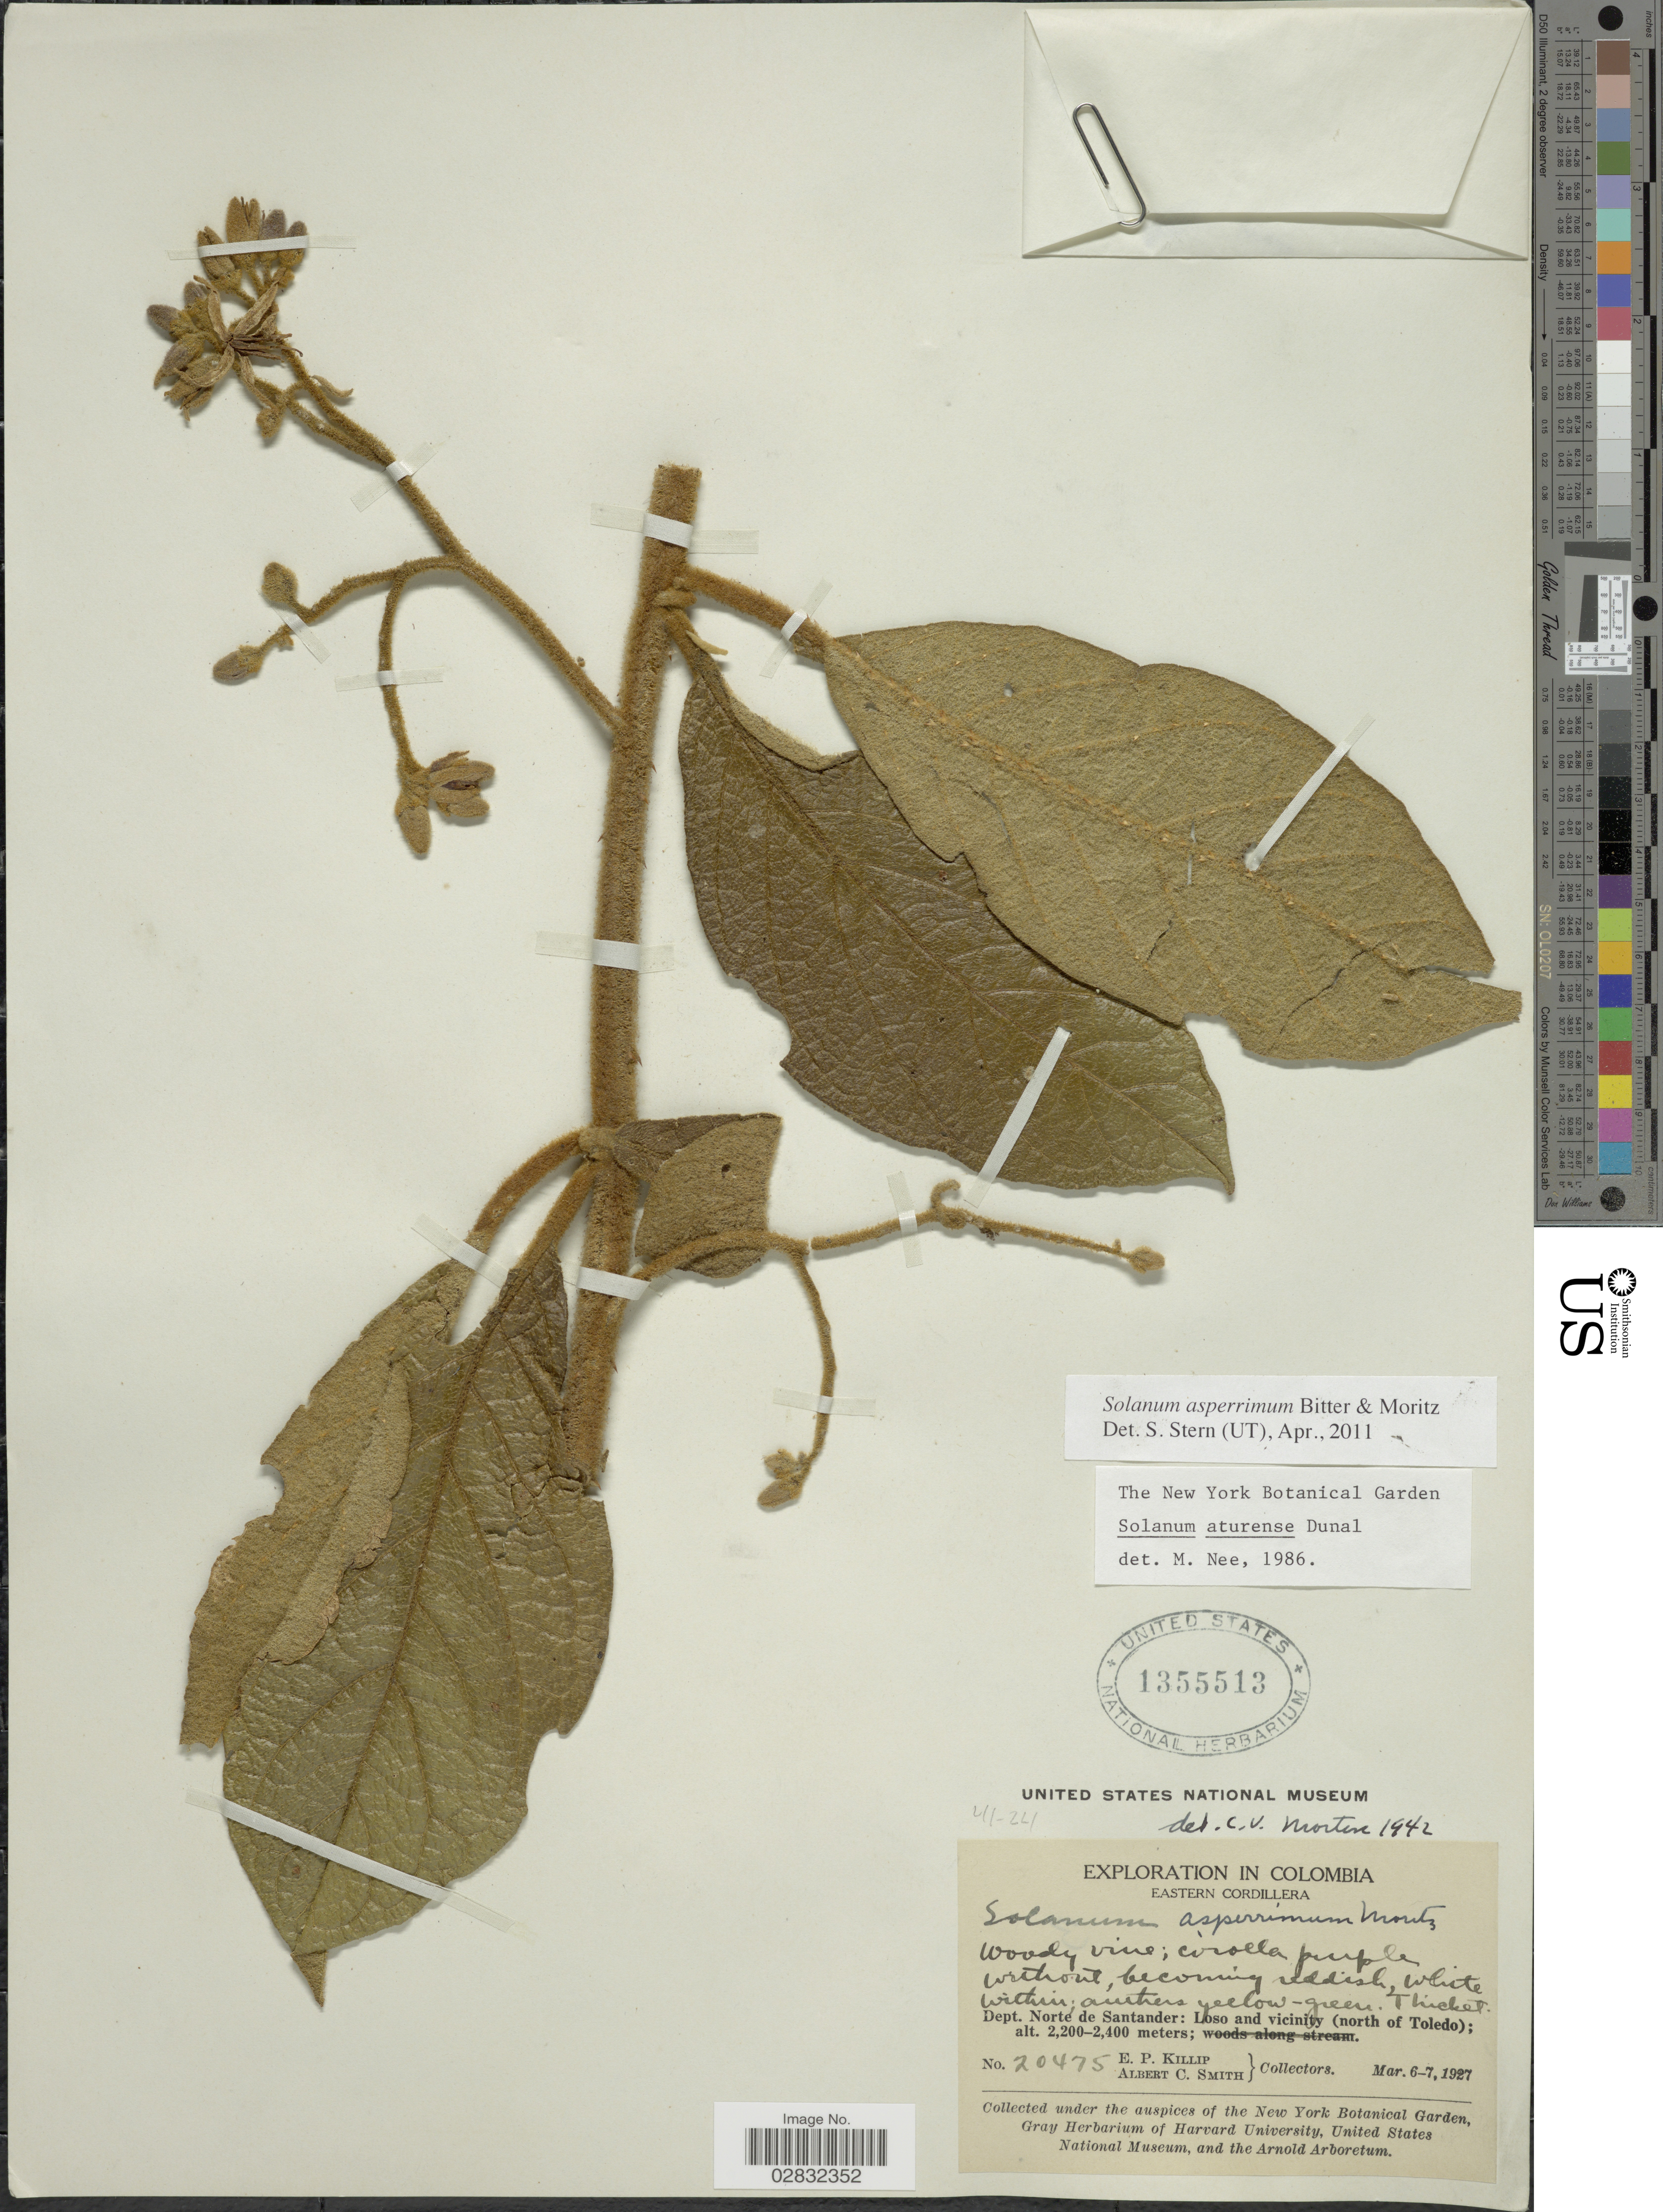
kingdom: Plantae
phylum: Tracheophyta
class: Magnoliopsida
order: Solanales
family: Solanaceae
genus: Solanum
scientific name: Solanum asperrimum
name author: Bitter & Moritz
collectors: E. P. Killip & A. C. Smith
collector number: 20475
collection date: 1927-03-06/1927-03-07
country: Colombia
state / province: Norte de Santander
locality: Eastern Cordillera, Dept. Norte de Santander: Loso and vicinity (north of Toledo).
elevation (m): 2200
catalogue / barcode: US 1355513